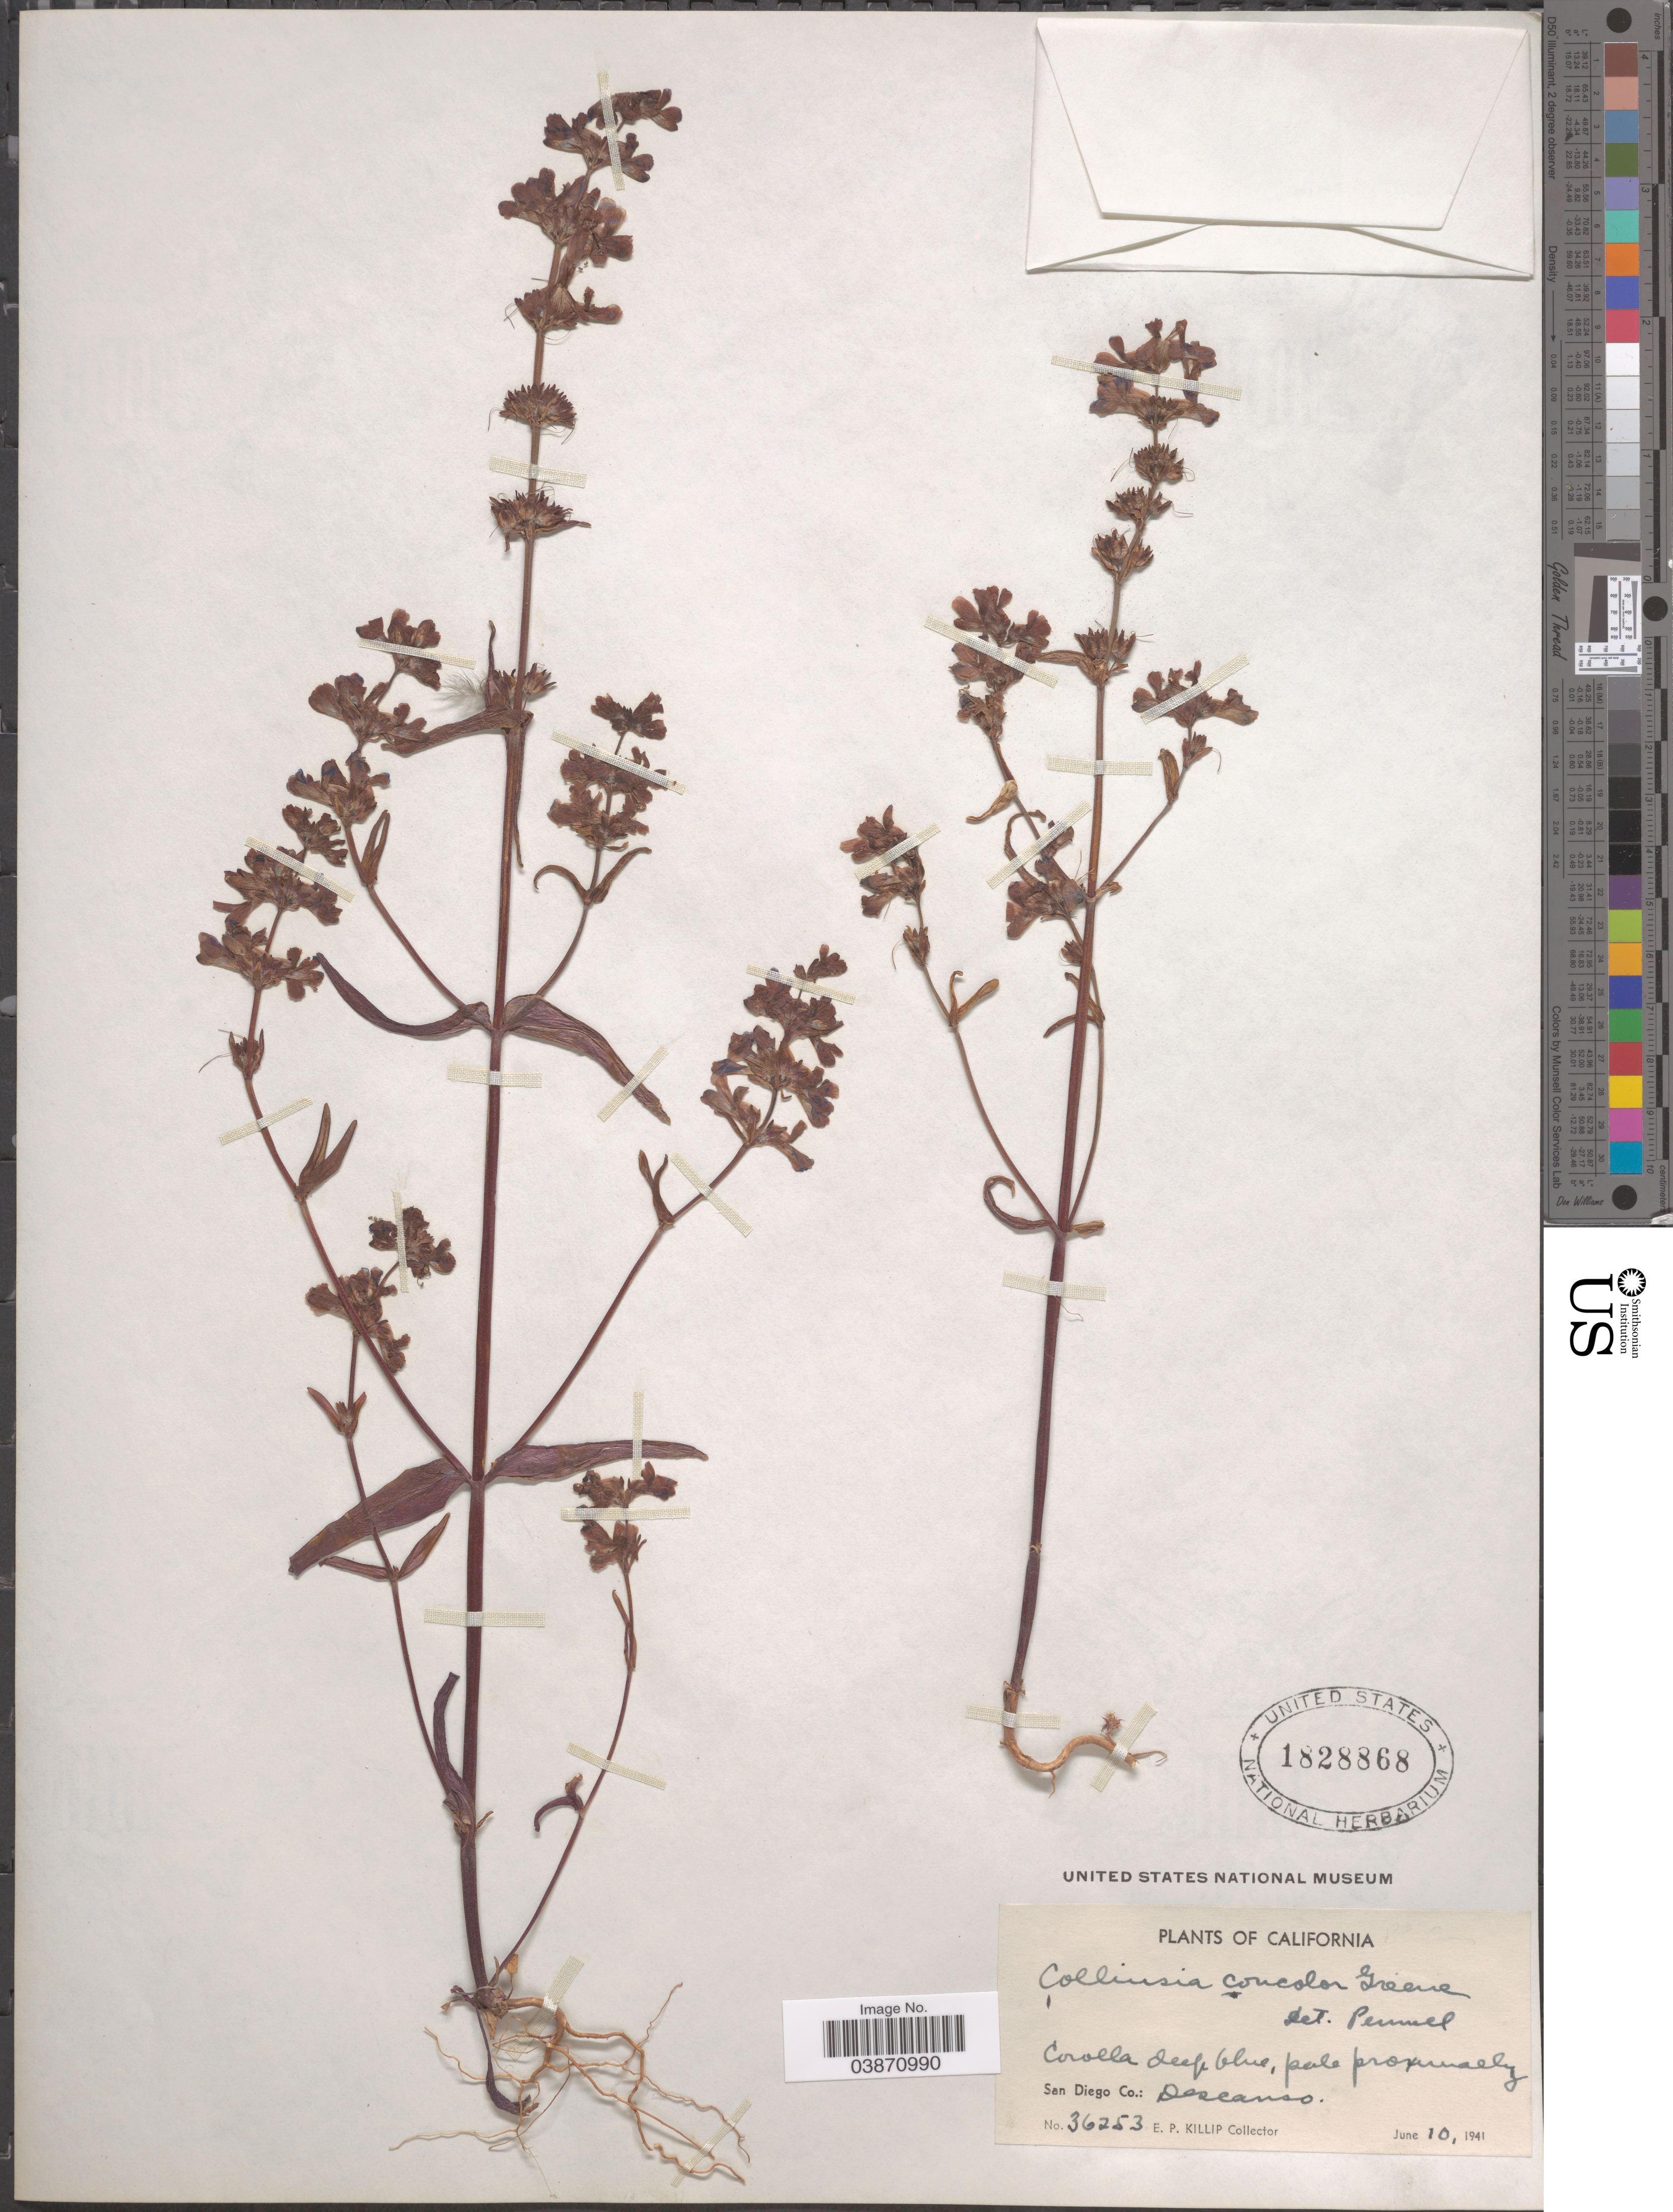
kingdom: Plantae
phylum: Tracheophyta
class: Magnoliopsida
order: Lamiales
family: Plantaginaceae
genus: Collinsia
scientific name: Collinsia concolor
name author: Greene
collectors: E. P. Killip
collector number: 36253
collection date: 1941-06-10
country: United States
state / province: California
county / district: San Diego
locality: San Diego Co.: Descanso.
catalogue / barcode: US 1828868